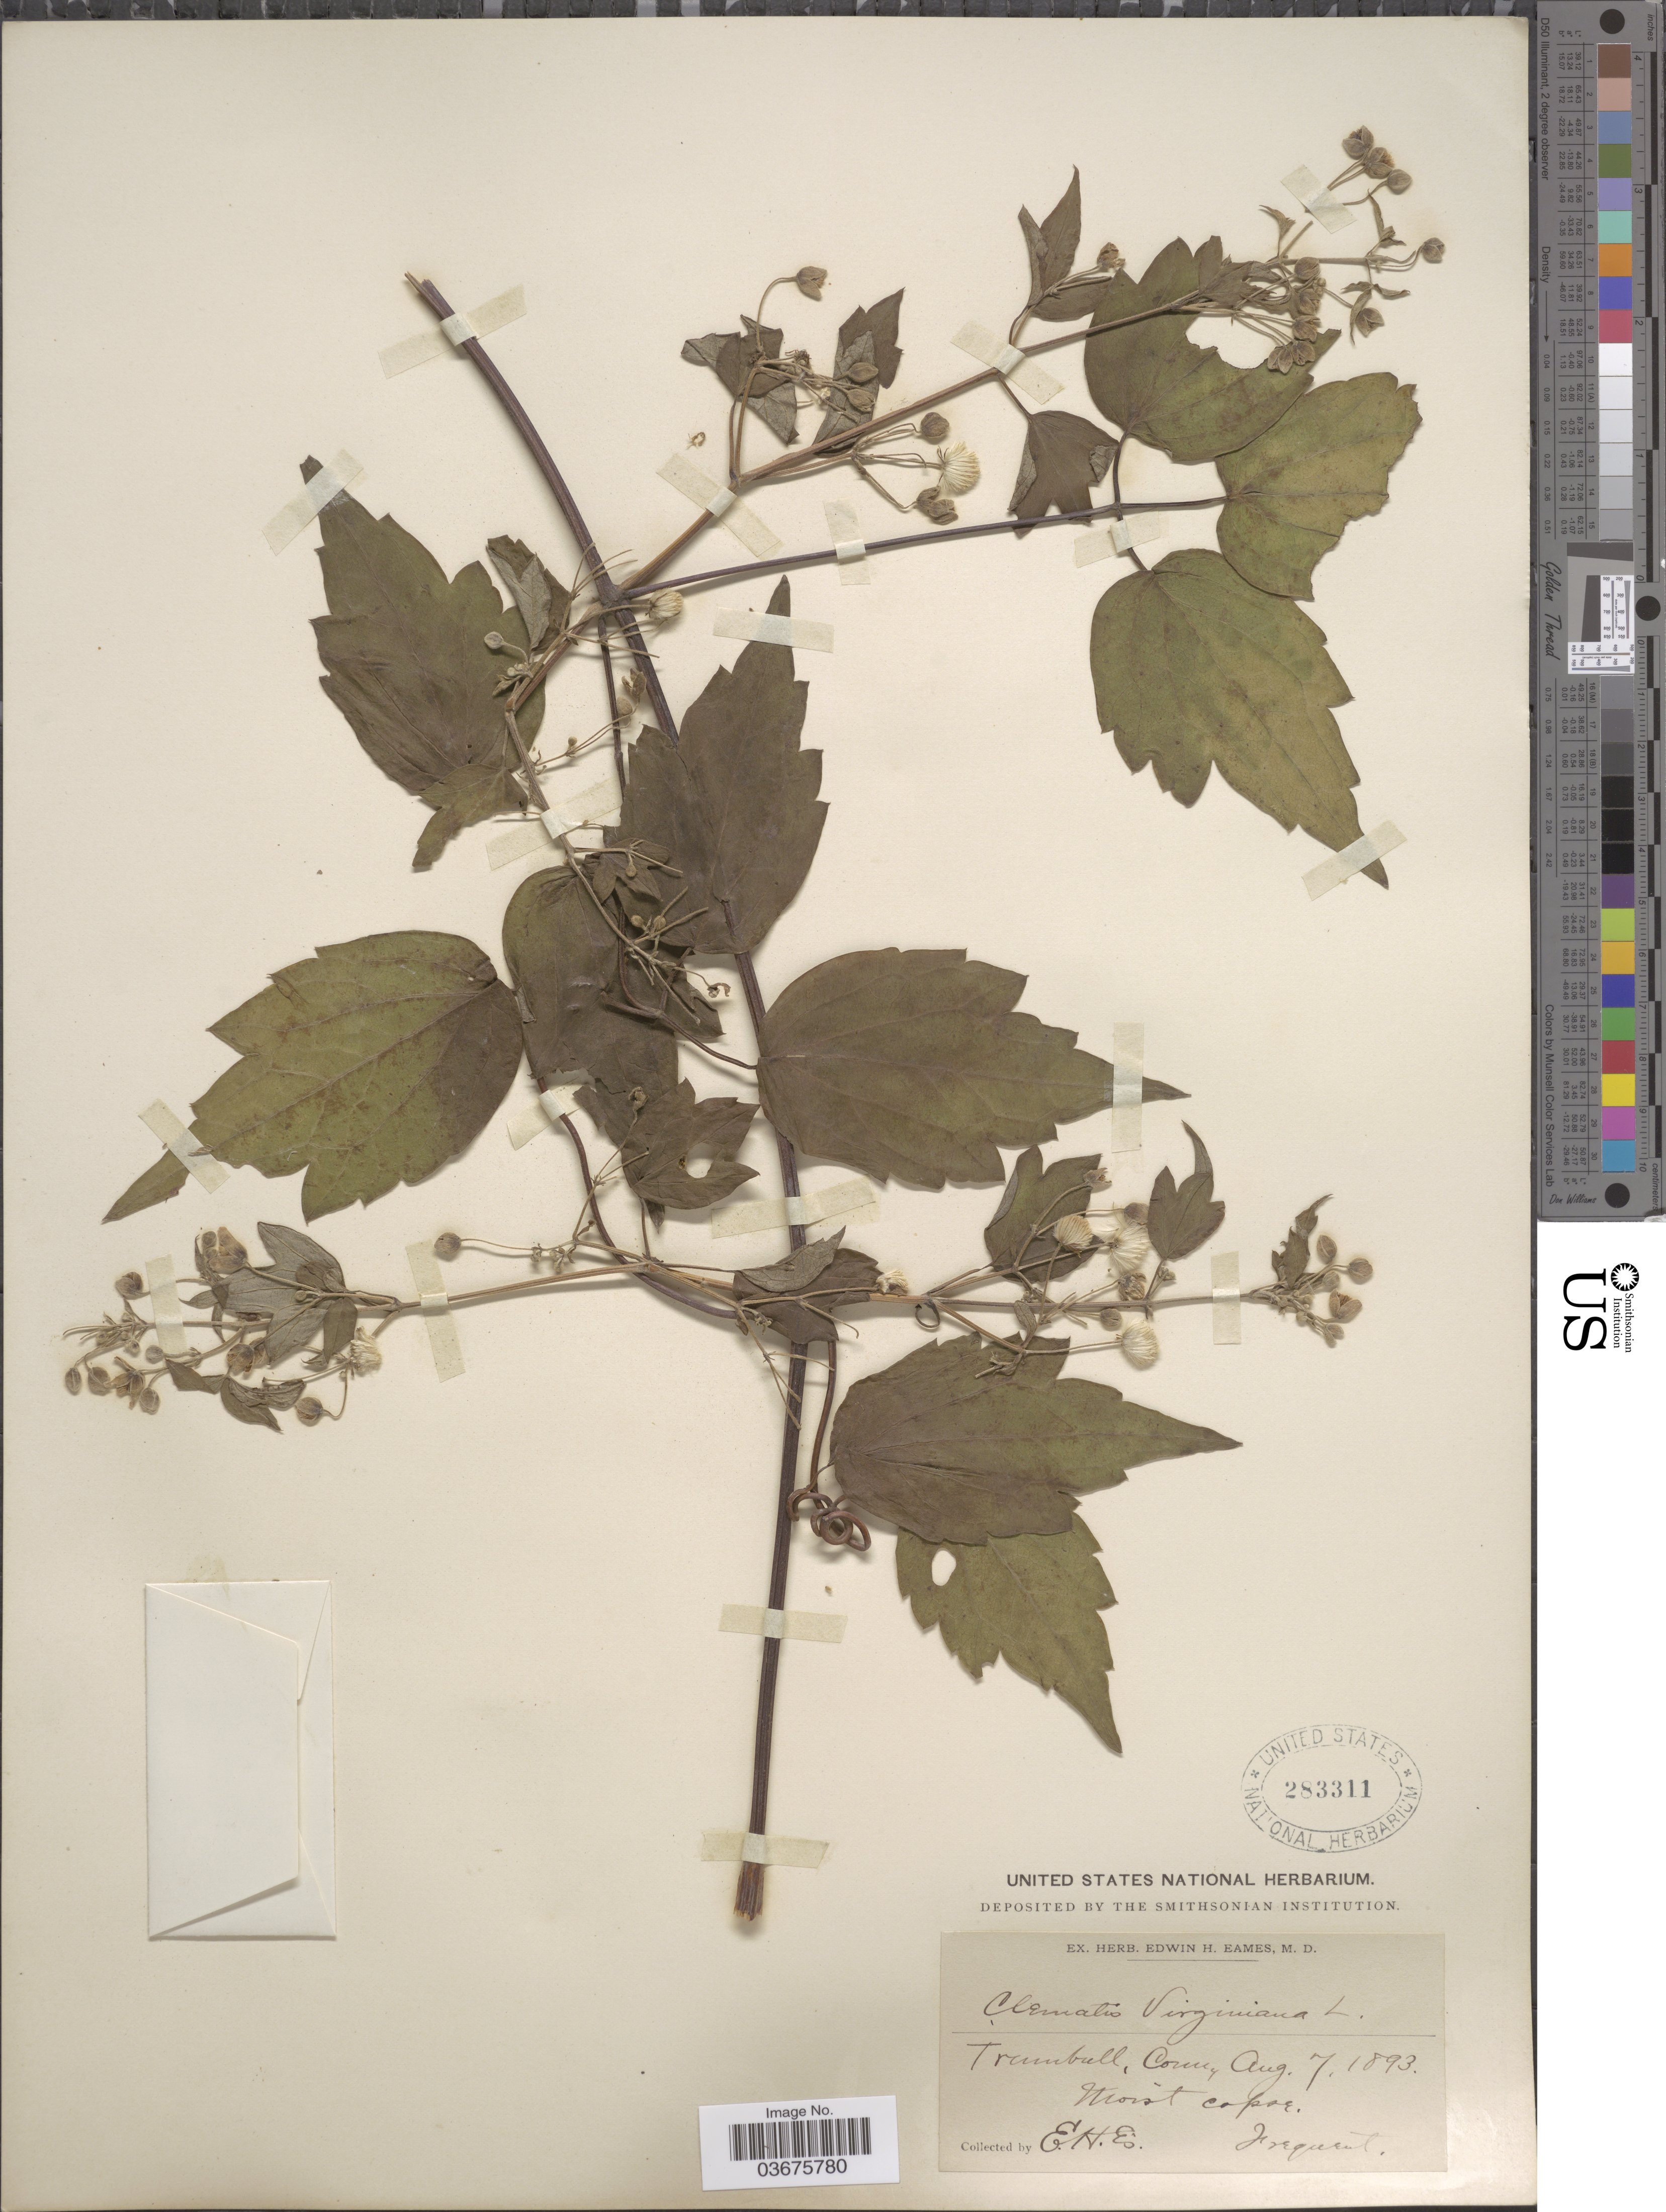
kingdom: Plantae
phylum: Tracheophyta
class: Magnoliopsida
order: Ranunculales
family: Ranunculaceae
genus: Clematis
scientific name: Clematis virginiana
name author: L.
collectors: E. H. Eames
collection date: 1893-08-07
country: United States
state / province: Connecticut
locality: Trumbull.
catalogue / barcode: US 283311